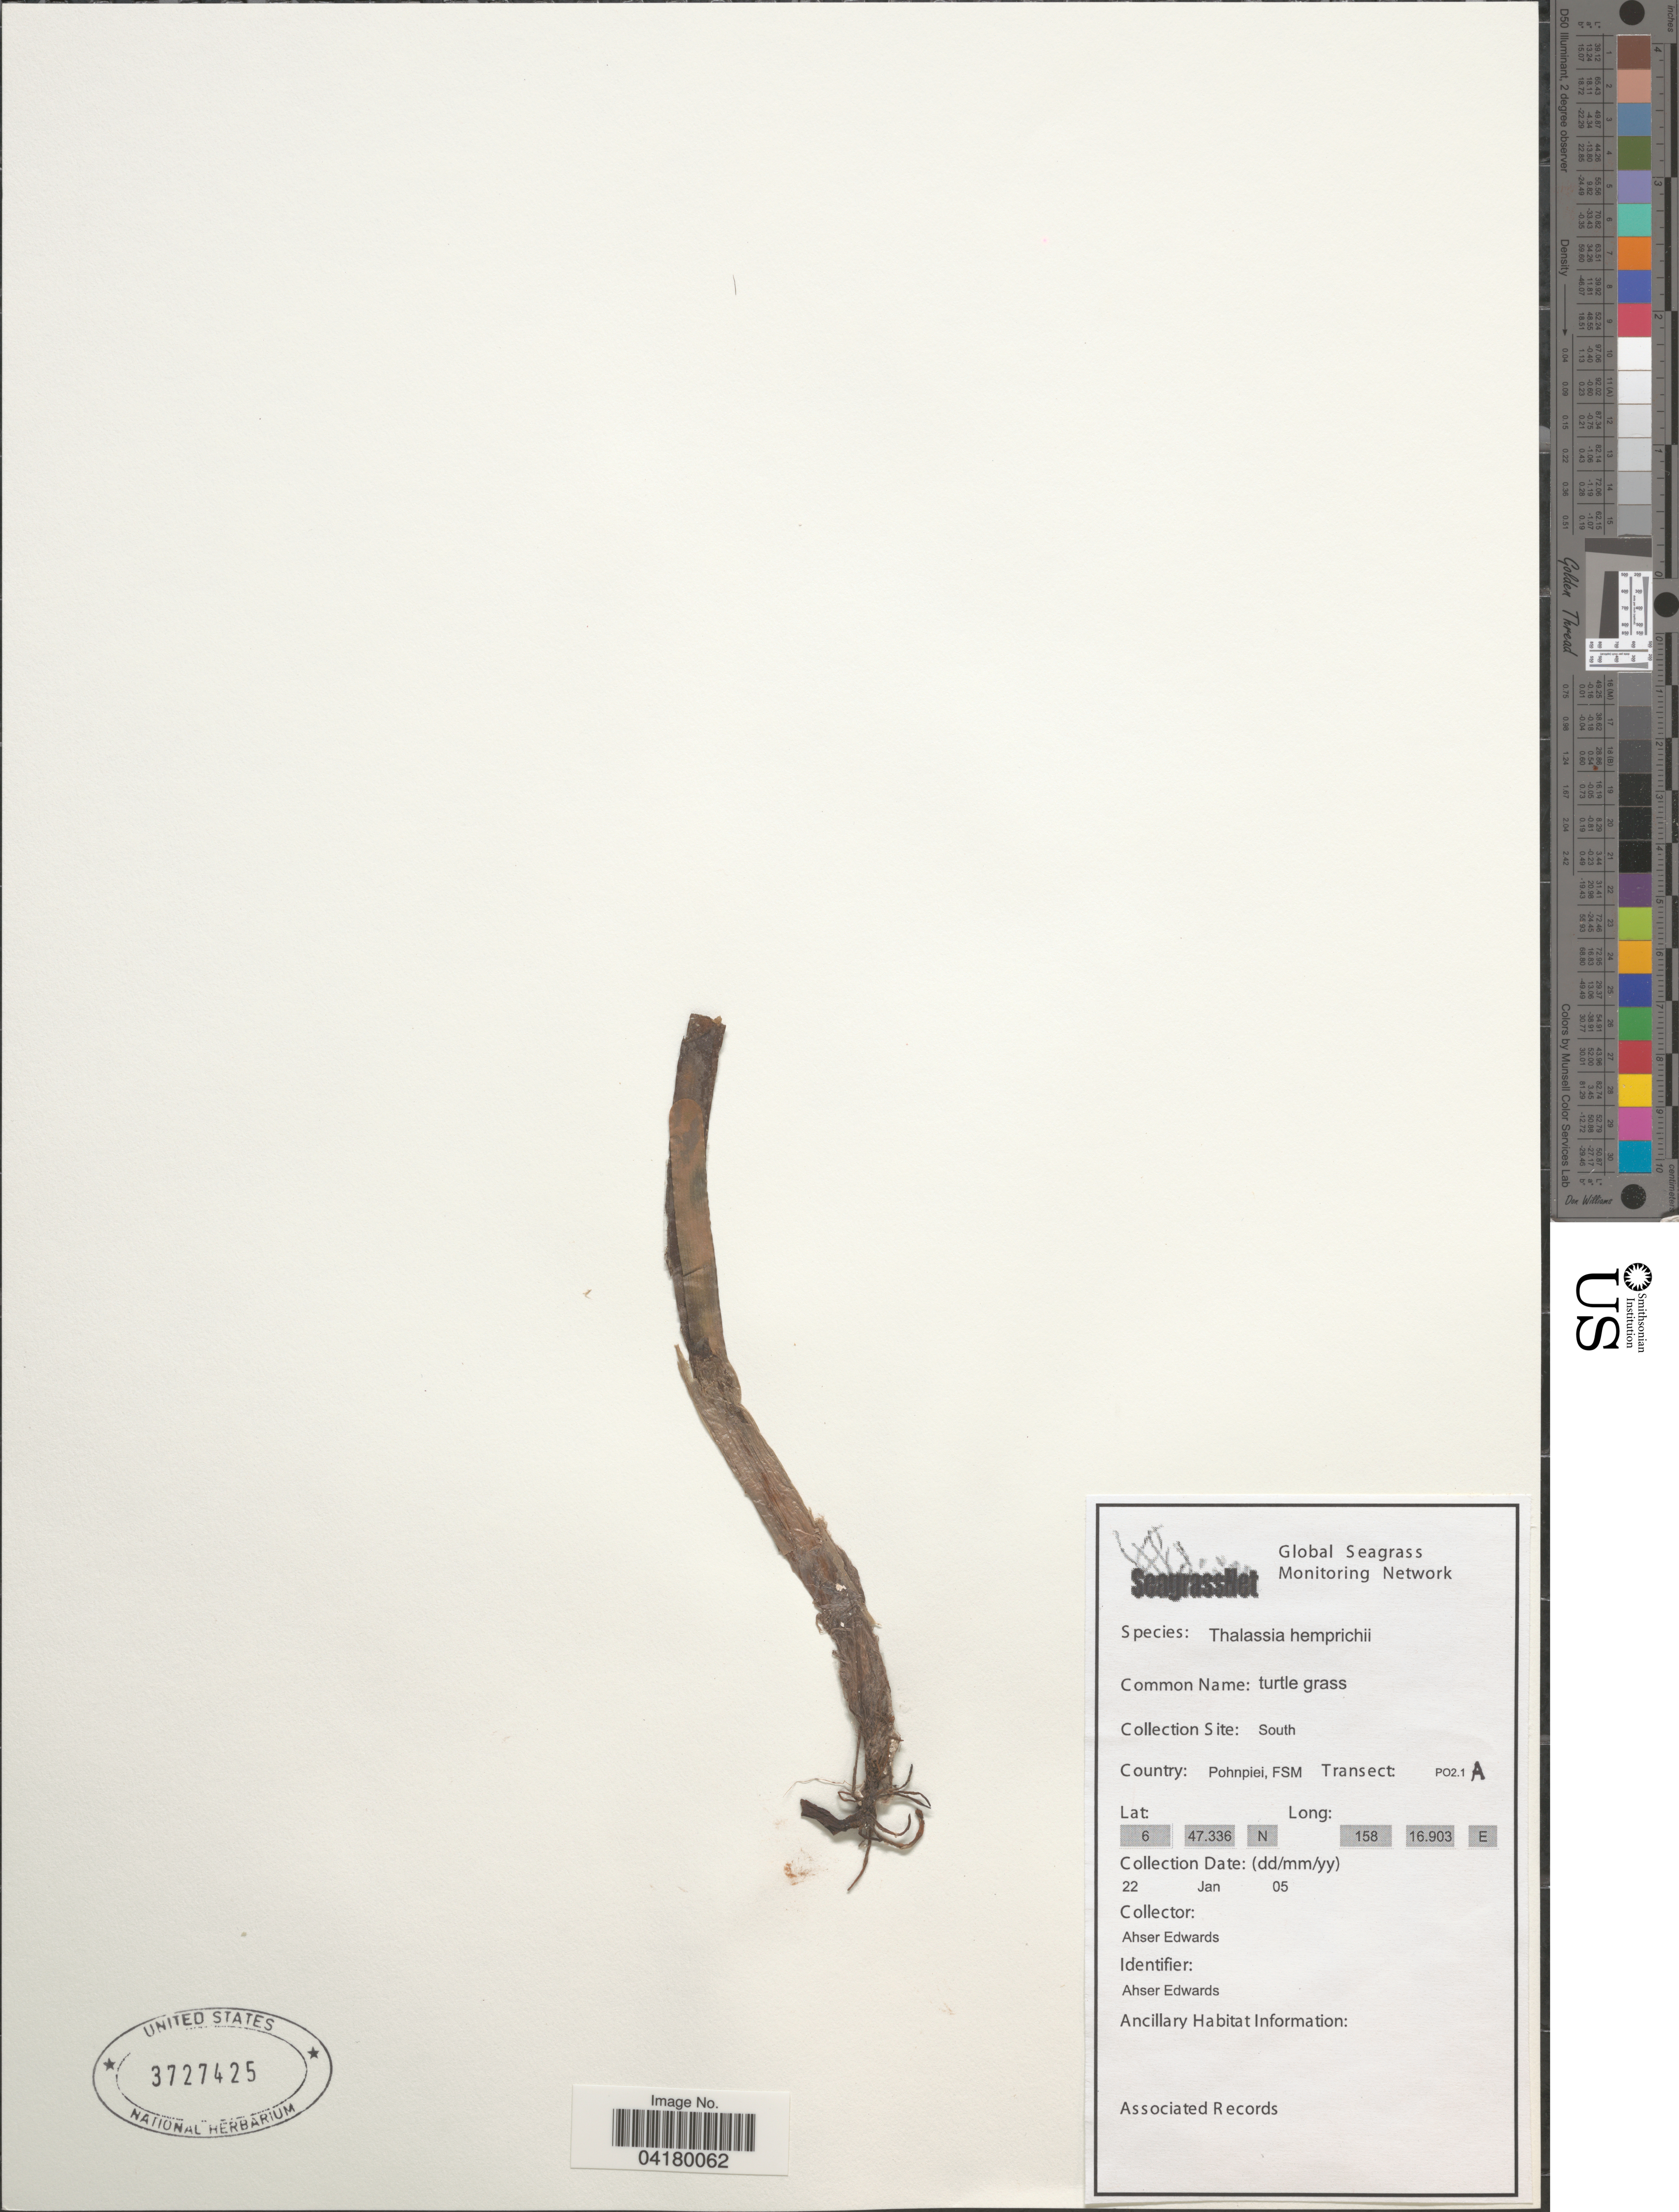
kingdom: Plantae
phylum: Tracheophyta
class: Liliopsida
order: Alismatales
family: Hydrocharitaceae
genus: Thalassia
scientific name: Thalassia hemprichii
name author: Asch.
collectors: A. Edwards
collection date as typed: Transcribed d/m/y: 22/1/5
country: Micronesia, Federated States of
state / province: Pohnpei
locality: Collection Site: South. Country: Pohnpiei, FSM. Transect: PO2.1A.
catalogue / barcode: US 3727425